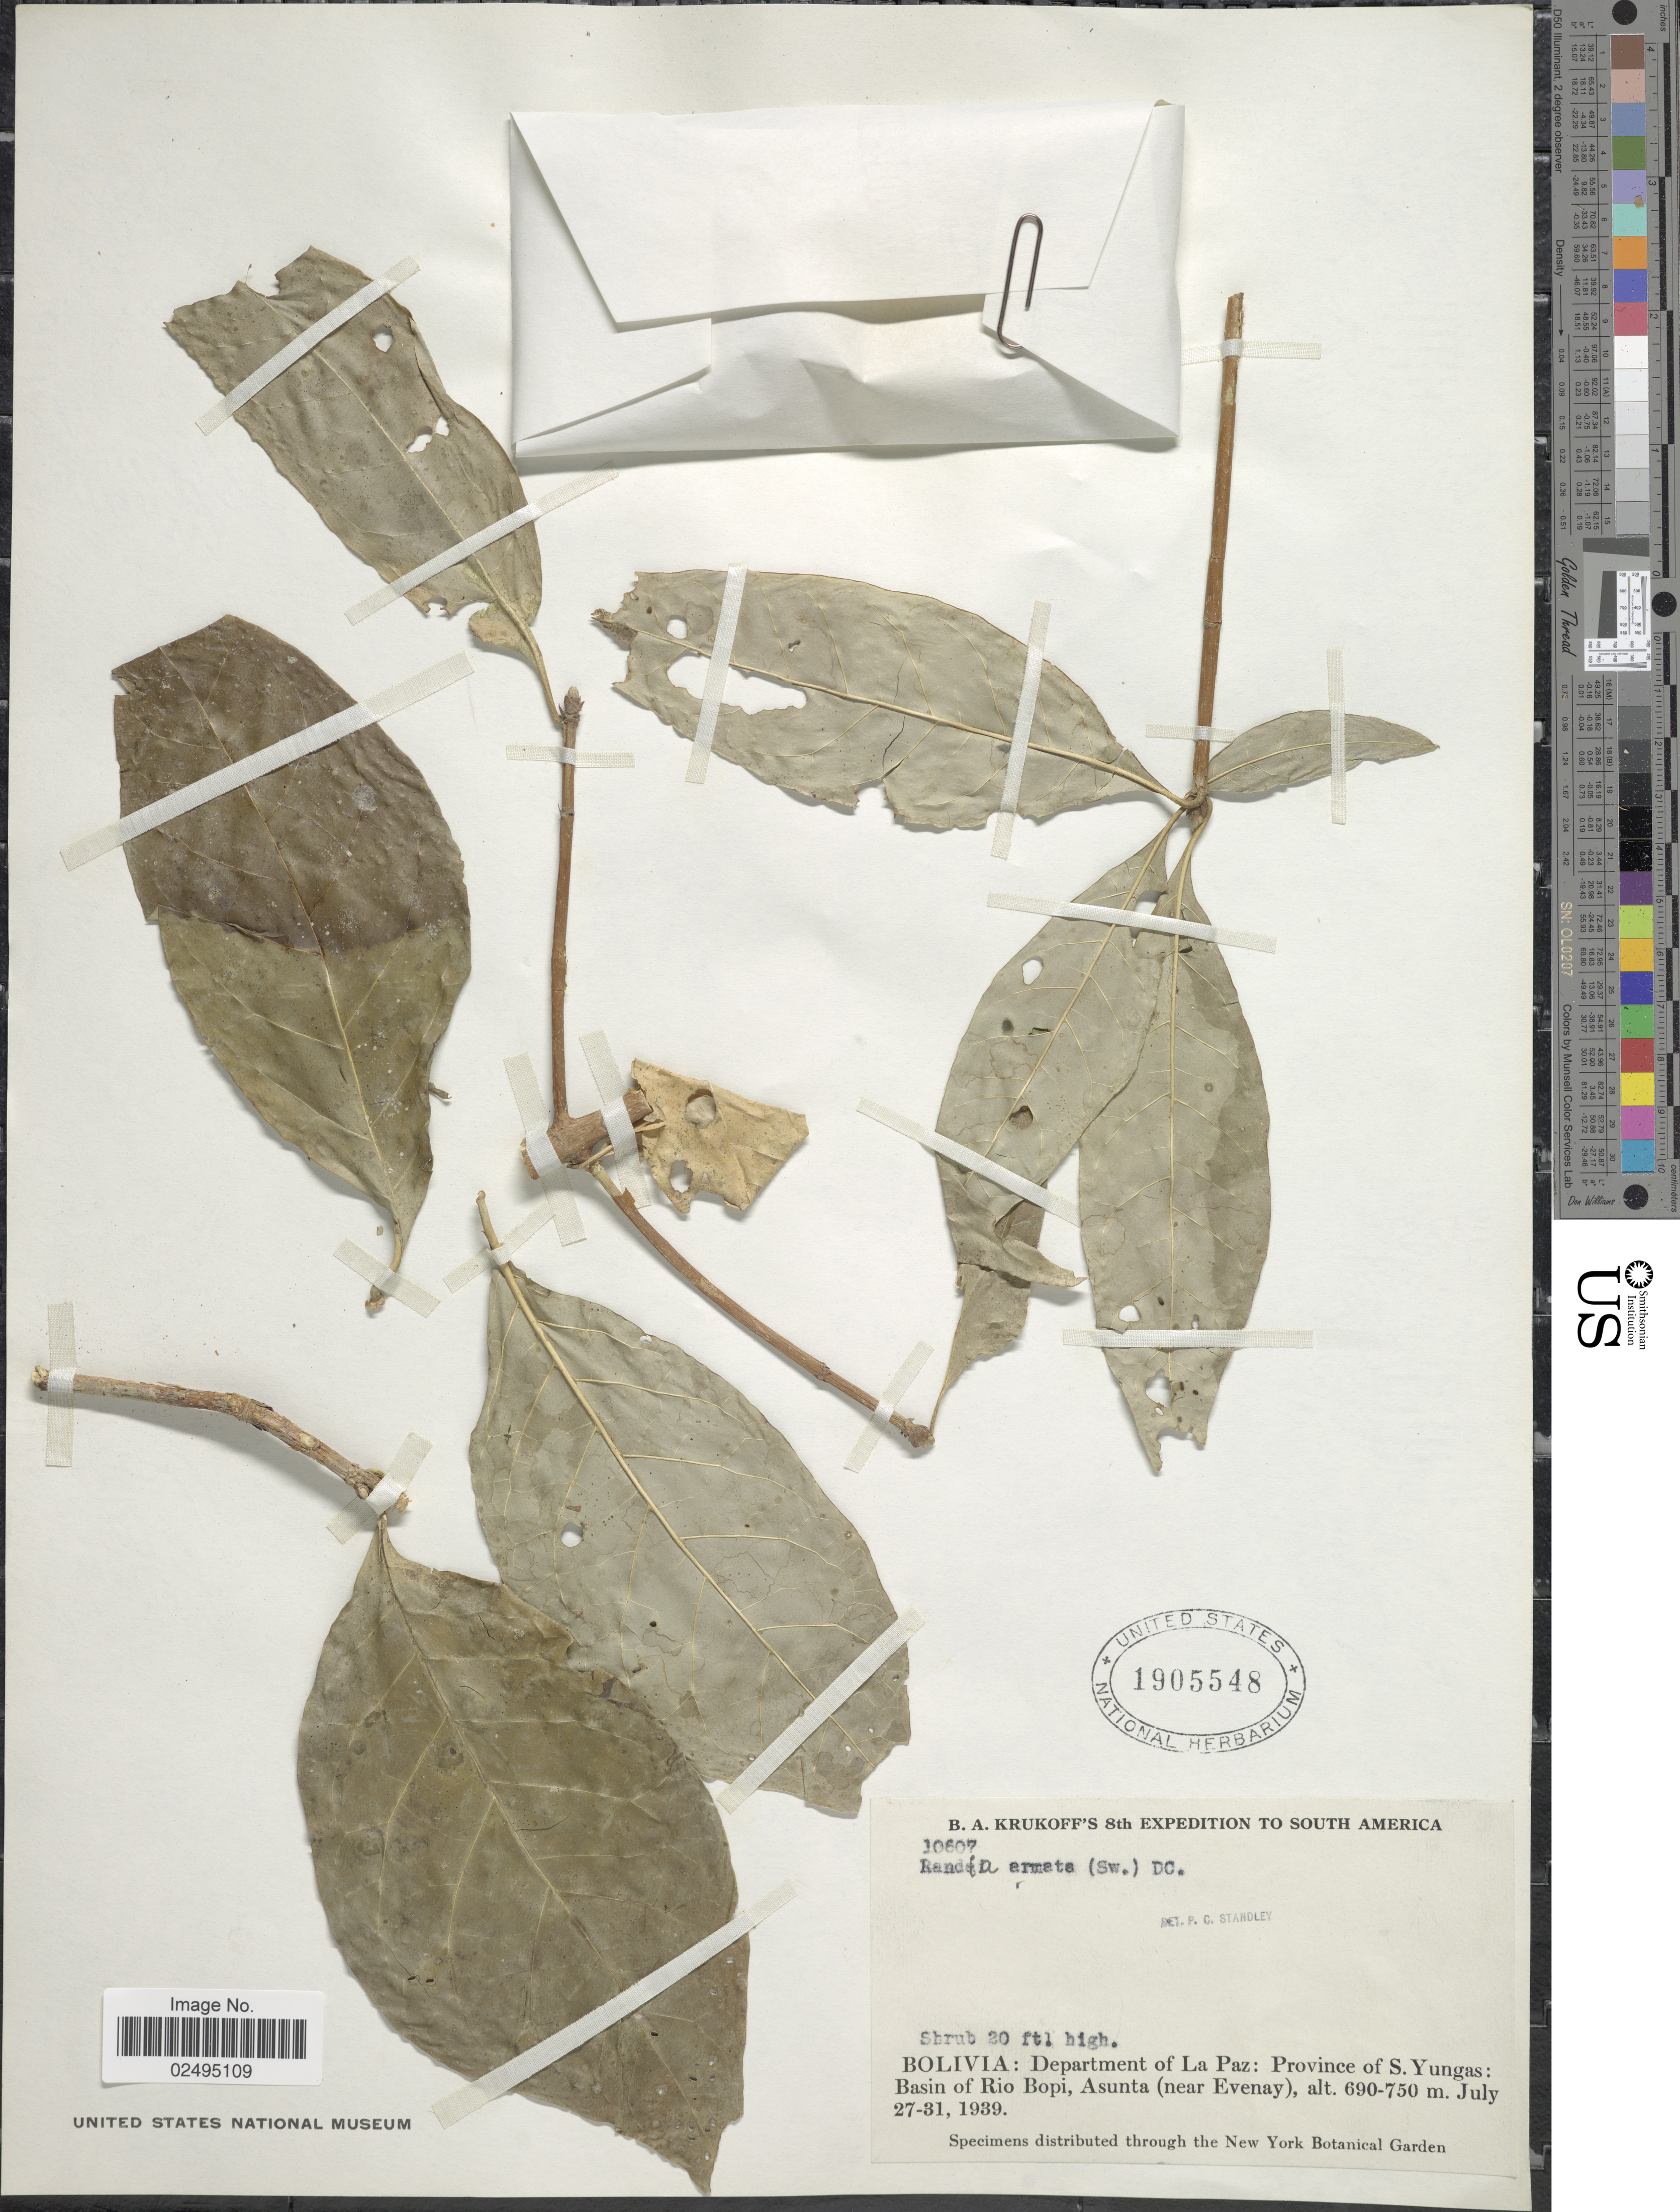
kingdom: Plantae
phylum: Tracheophyta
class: Magnoliopsida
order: Gentianales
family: Rubiaceae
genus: Randia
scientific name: Randia armata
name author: (Sw.) DC.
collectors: B. A. Krukoff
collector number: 10607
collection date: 1939-07-27/1939-07-31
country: Bolivia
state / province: La Paz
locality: Province of S. Yungas: Basin of Rio Bopi, Asunta (near Evenay)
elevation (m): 690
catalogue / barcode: US 1905548